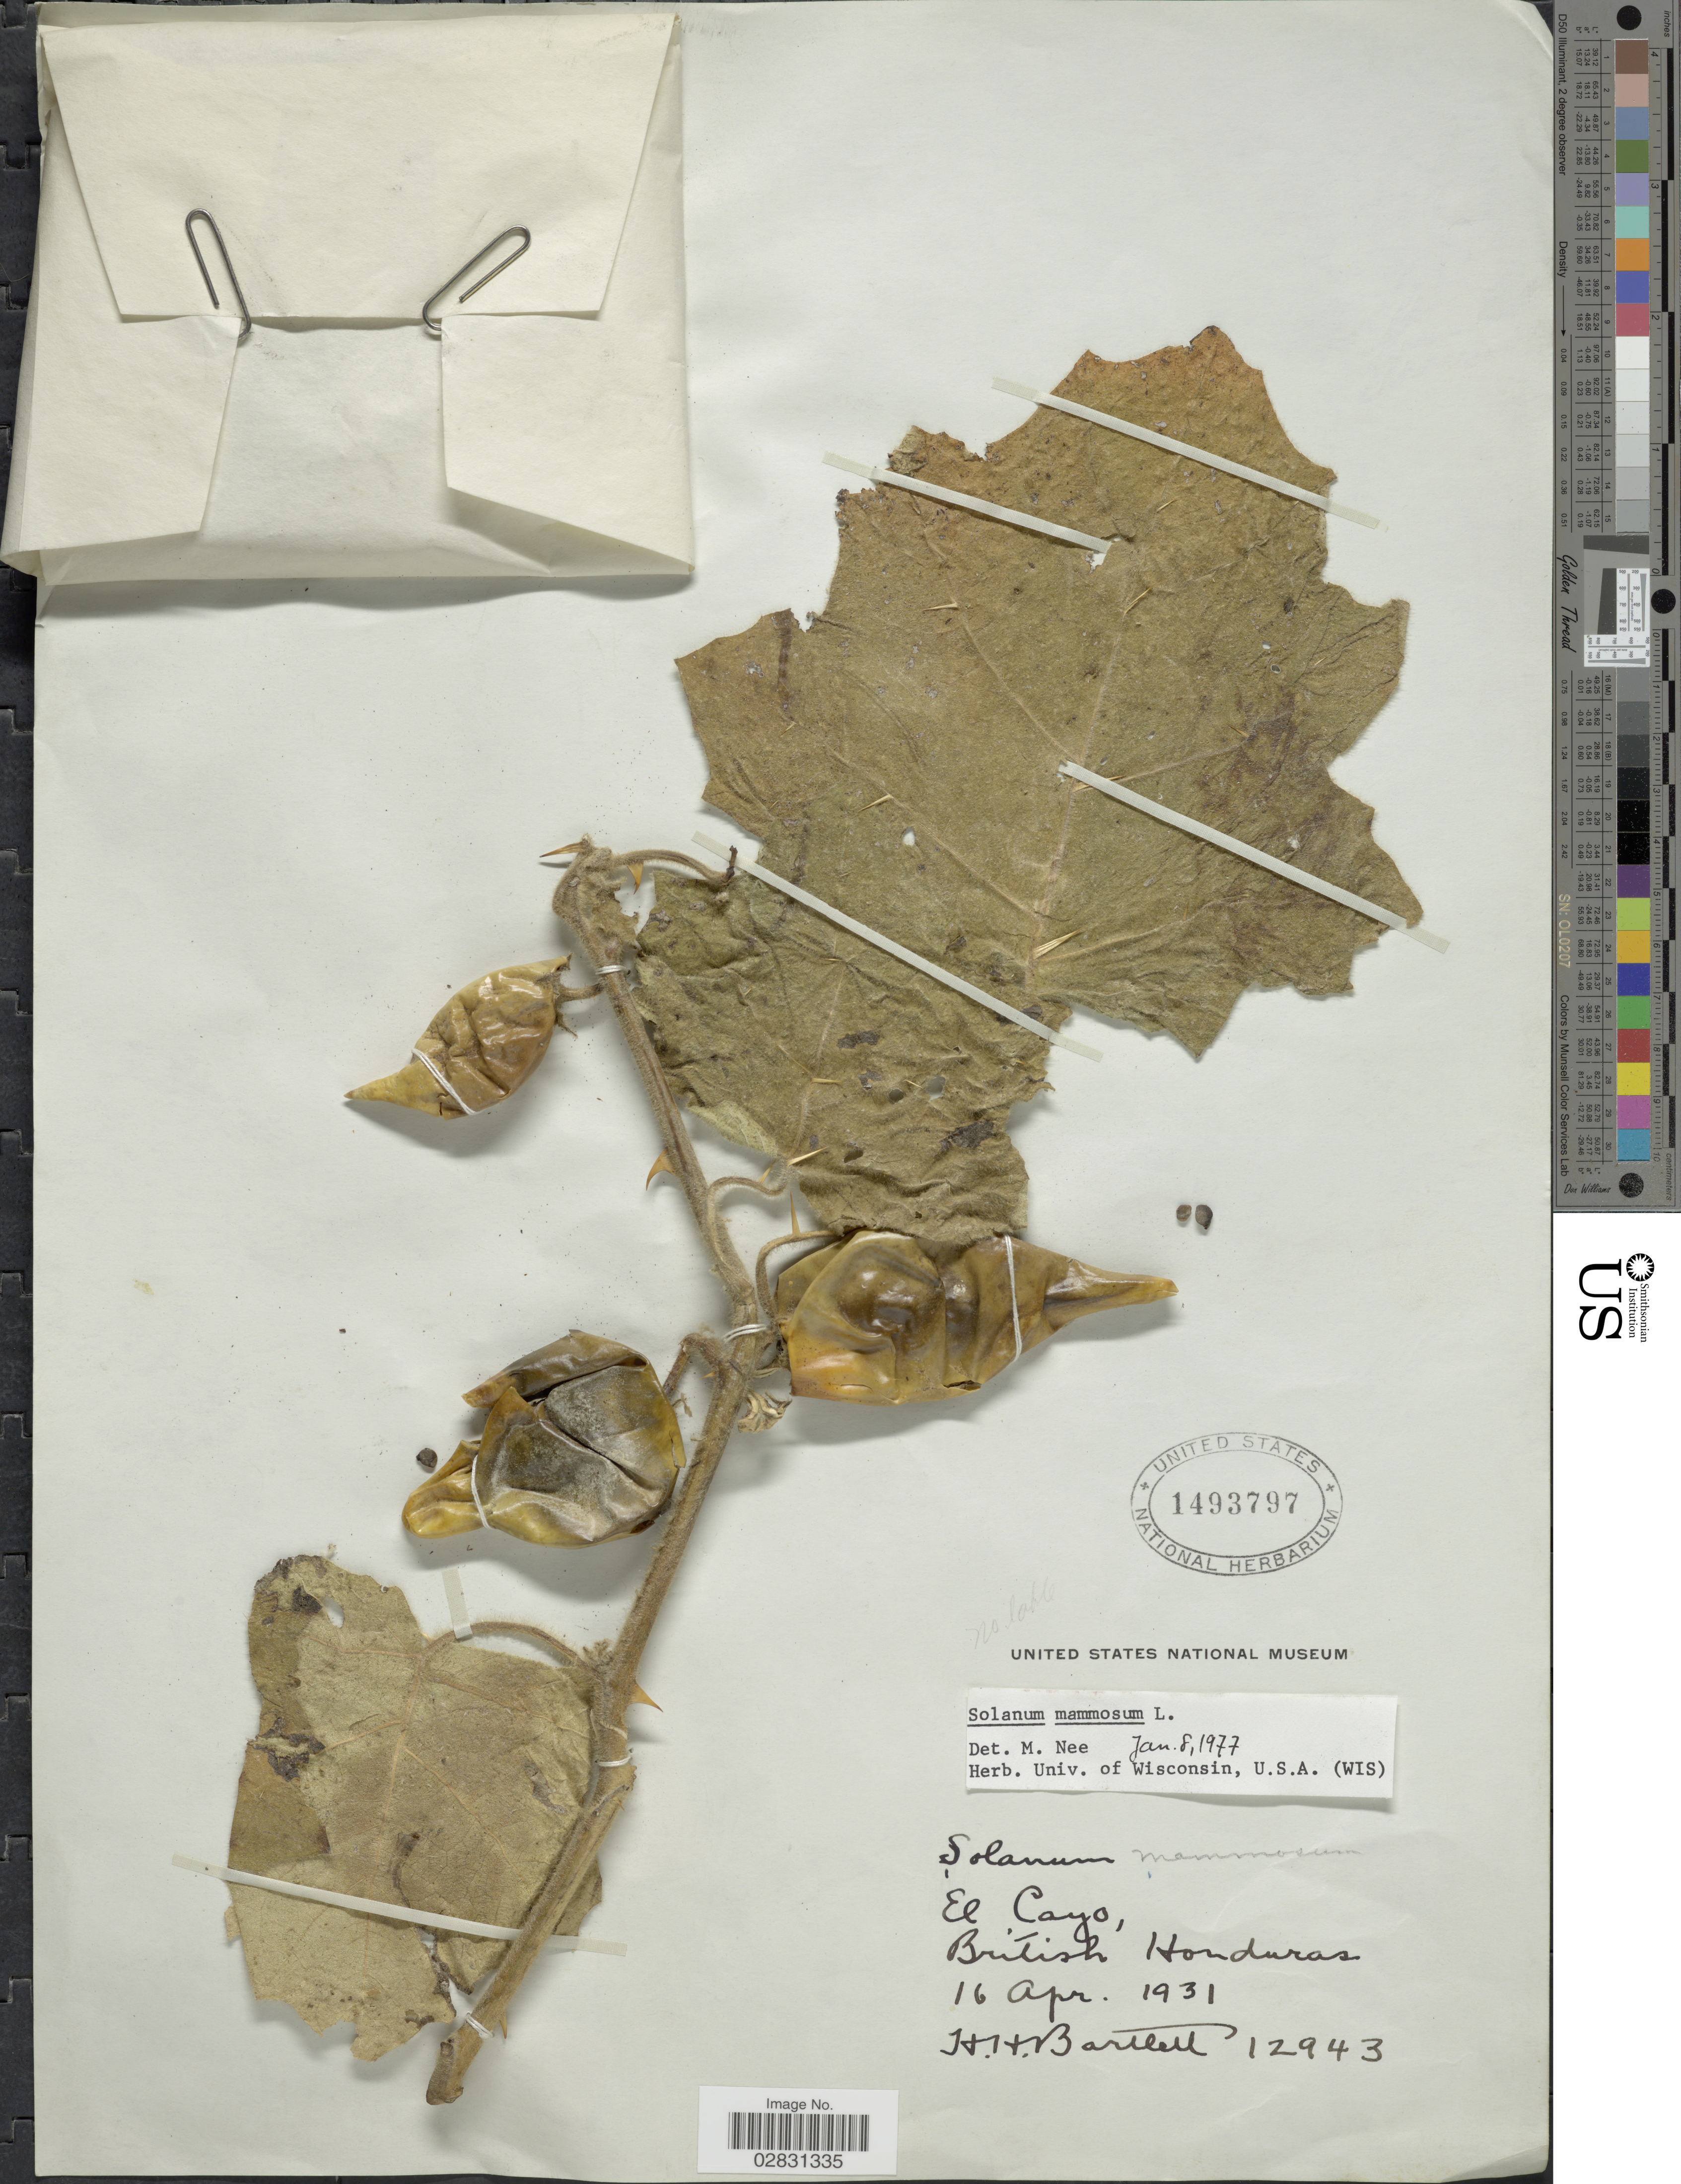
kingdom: Plantae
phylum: Tracheophyta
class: Magnoliopsida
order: Solanales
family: Solanaceae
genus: Solanum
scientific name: Solanum mammosum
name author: L.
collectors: H. H. Bartlett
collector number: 12943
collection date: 1931-04-16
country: Belize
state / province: Cayo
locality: British Honduras, El Cayo.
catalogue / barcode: US 1493797